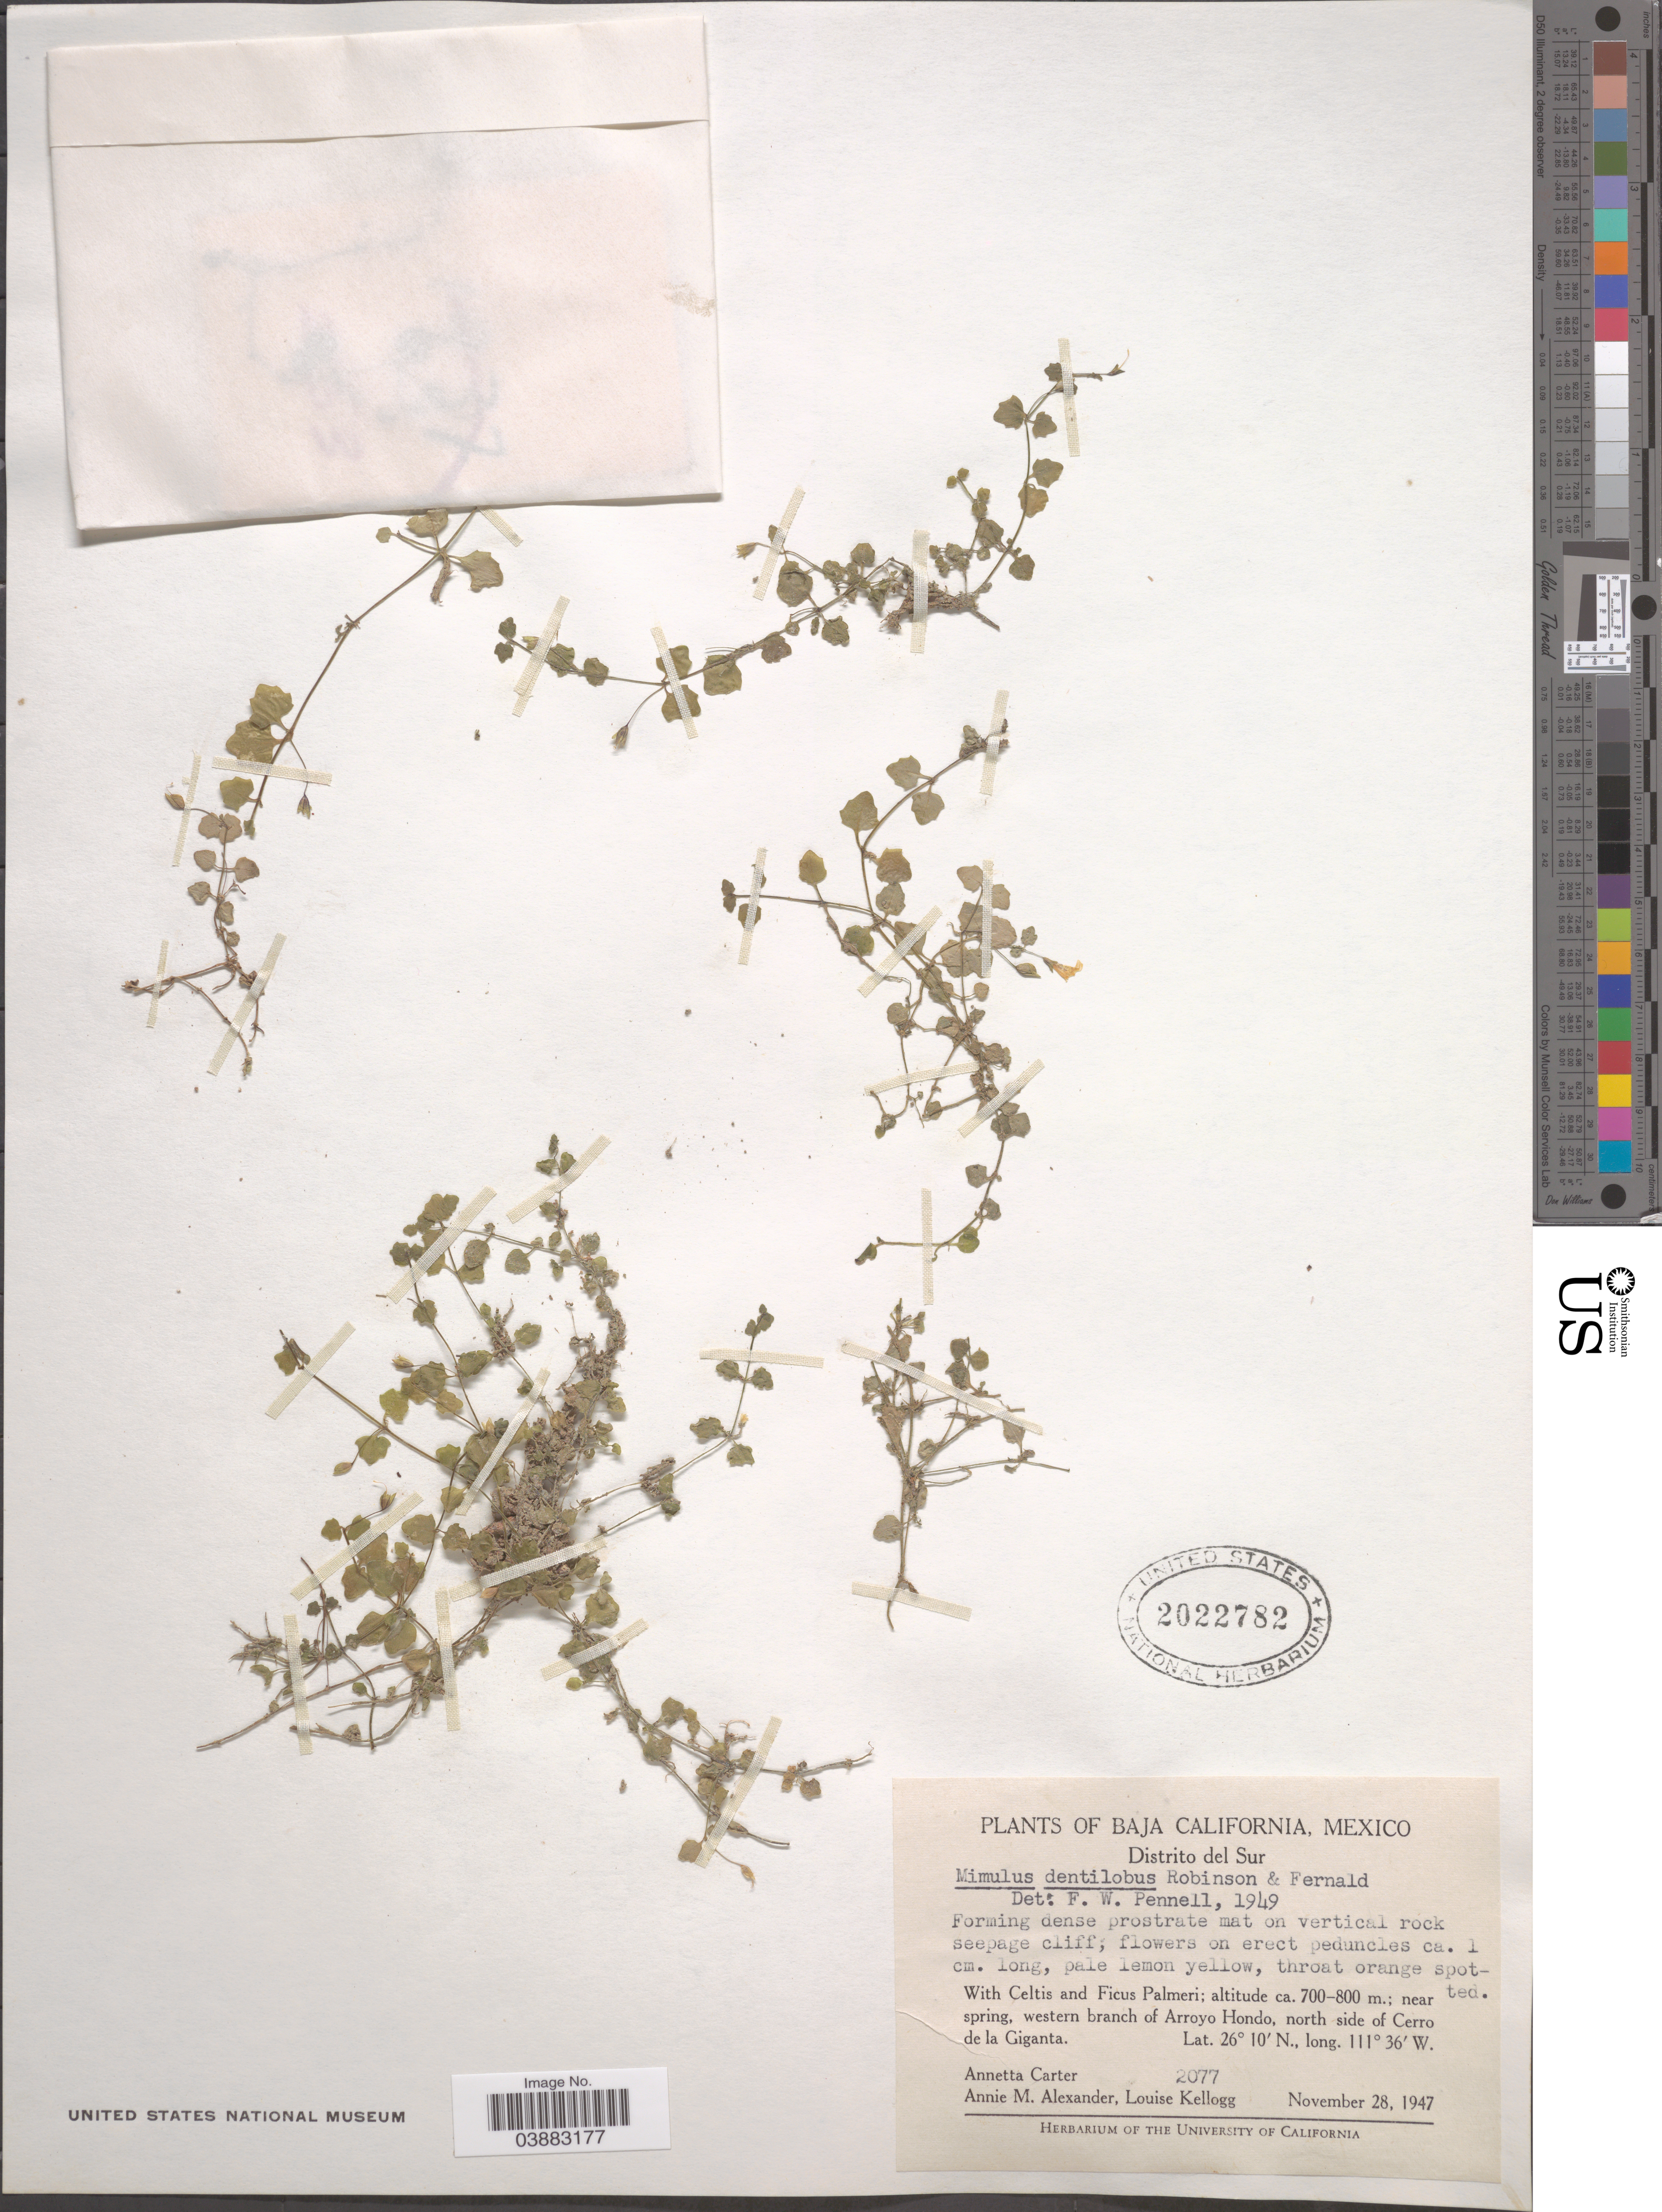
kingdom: Plantae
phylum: Tracheophyta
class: Magnoliopsida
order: Lamiales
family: Phrymaceae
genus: Mimulus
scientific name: Mimulus dentilobus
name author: B.L. Rob. & Fernald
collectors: A. Carter, A. M. Alexander & L. Kellogg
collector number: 2077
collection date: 1947-11-28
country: Mexico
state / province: Baja California Sur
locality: Distrito del Sur. Near spring, western branch of Arroyo Hondo, north side of Cerro de la Giganta.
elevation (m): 700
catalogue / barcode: US 2022782